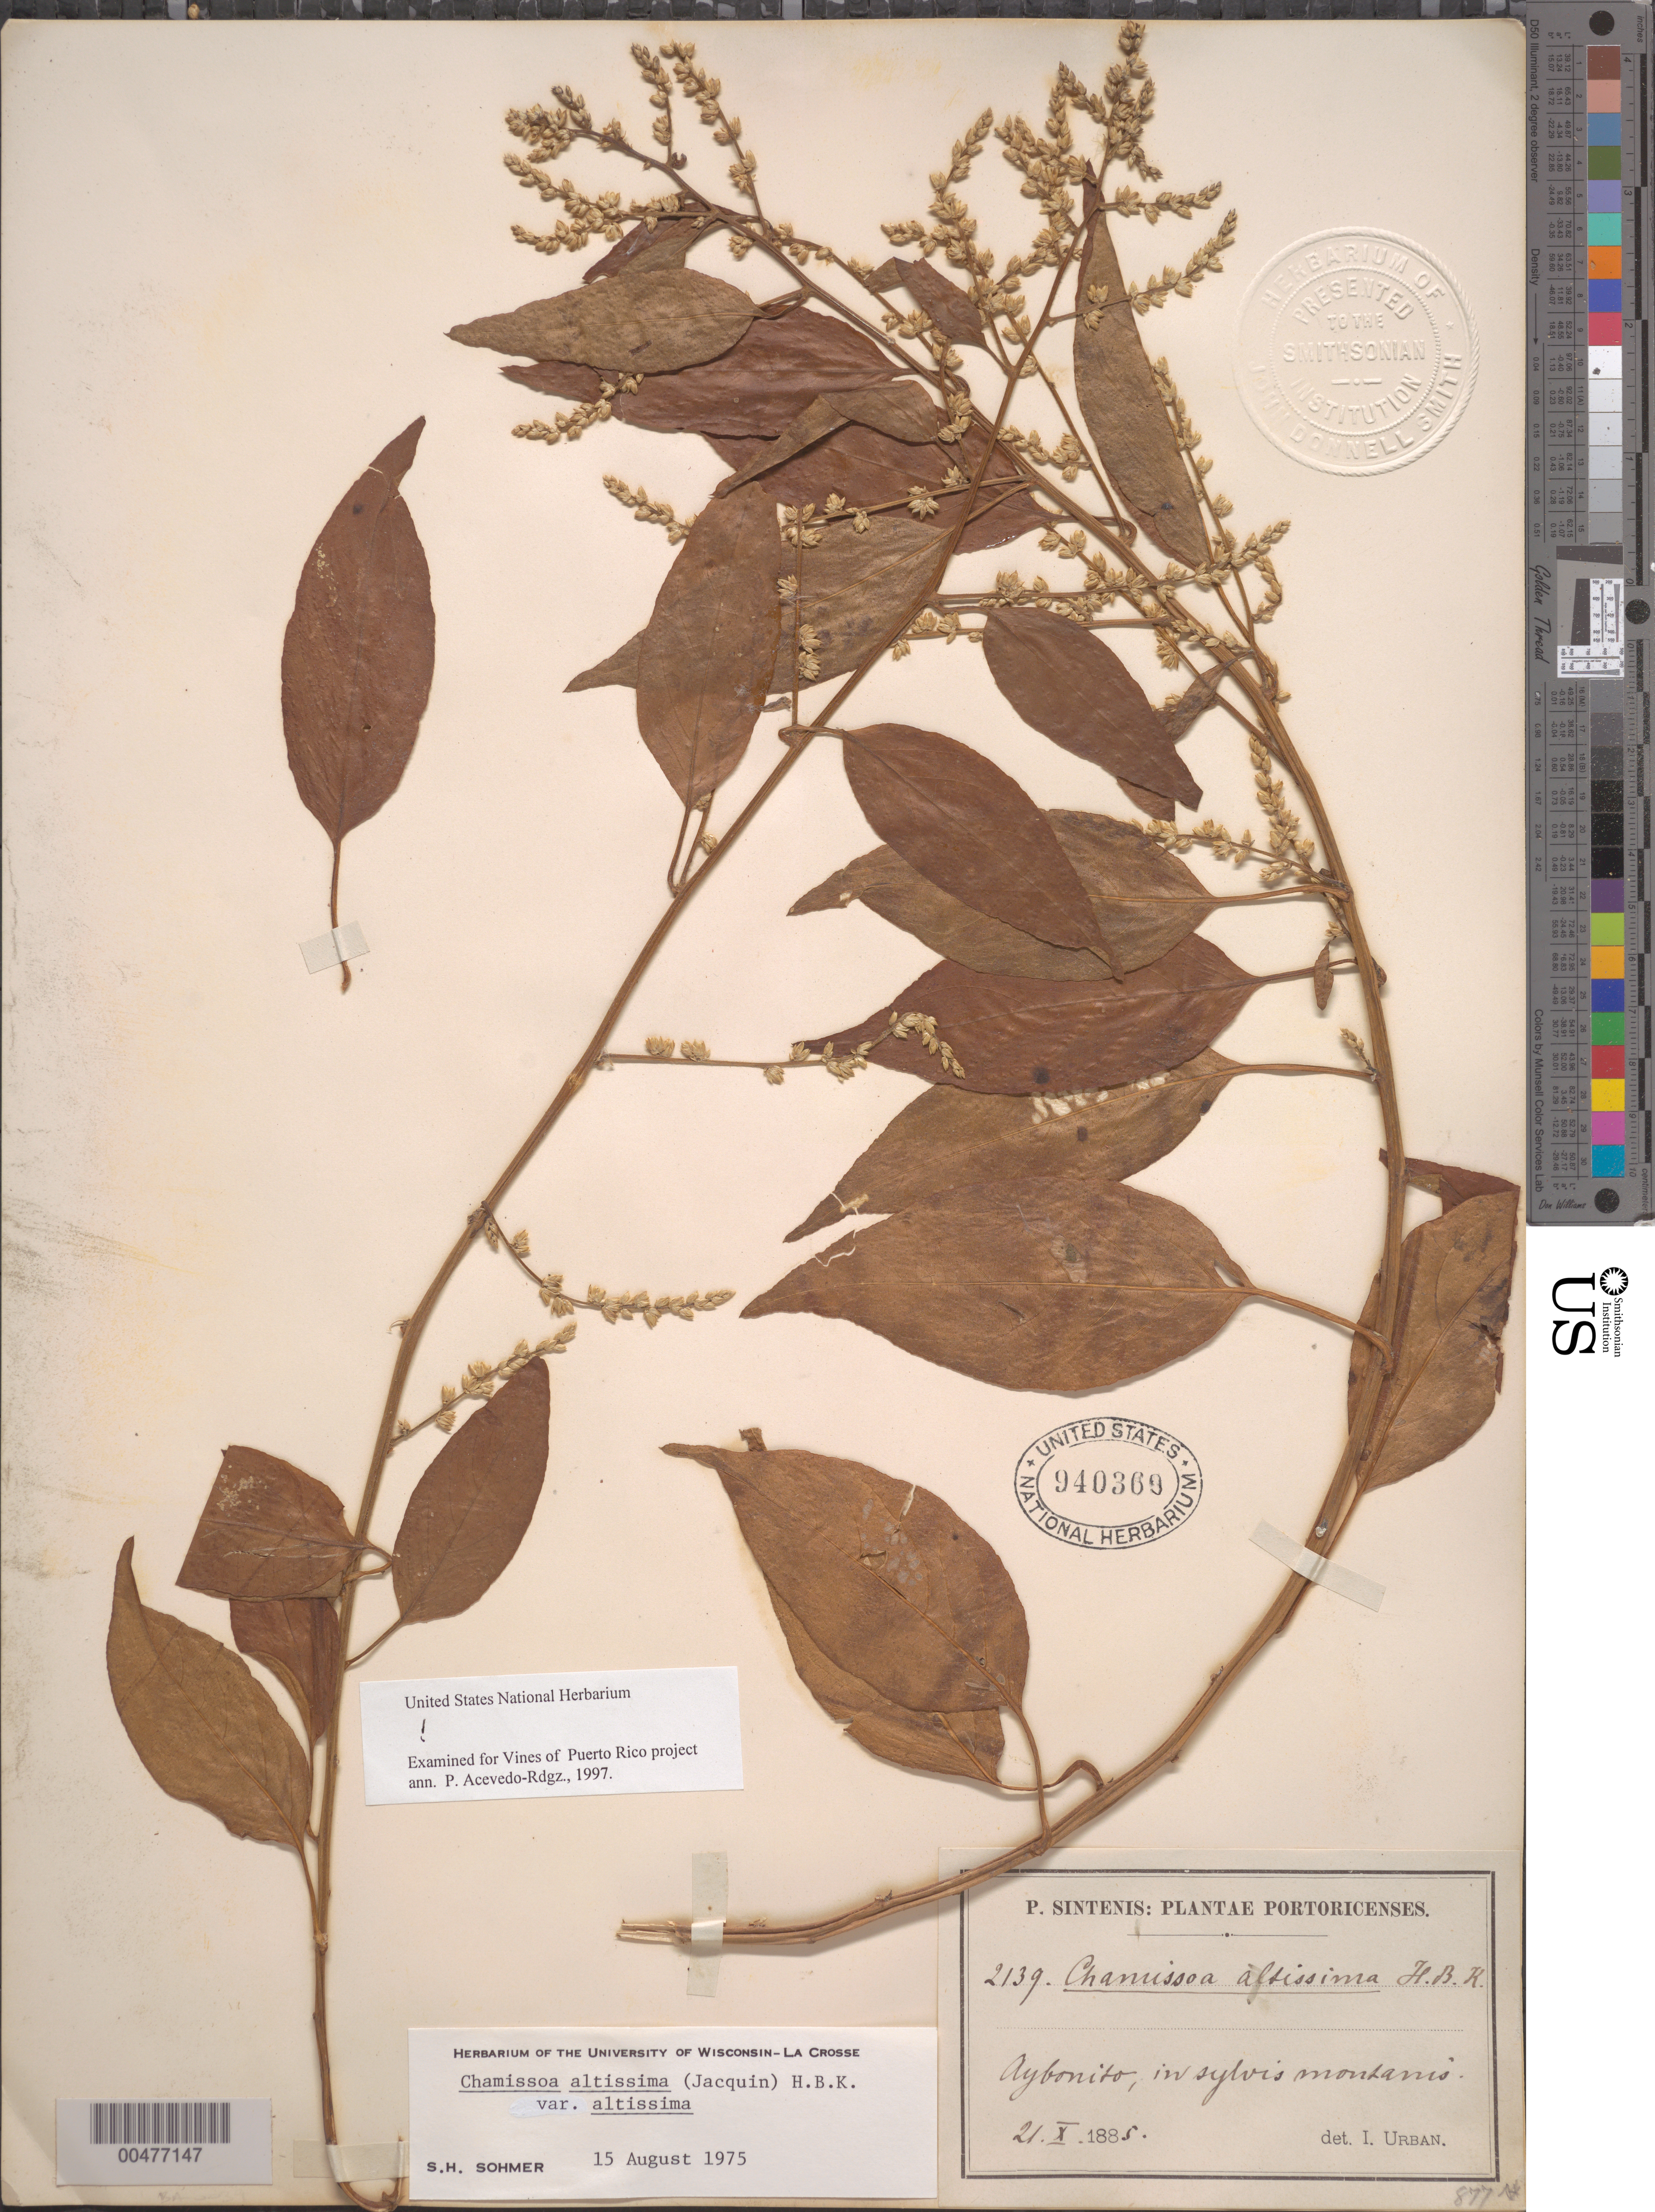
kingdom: Plantae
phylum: Tracheophyta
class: Magnoliopsida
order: Caryophyllales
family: Amaranthaceae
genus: Chamissoa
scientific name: Chamissoa altissima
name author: (Jacq.) Kunth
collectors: P. Sintenis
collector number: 2139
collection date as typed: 21 Oct 1885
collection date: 1885-10-21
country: Puerto Rico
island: Greater Antilles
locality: Aibonito. in sylvis montanis.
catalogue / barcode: US 940369